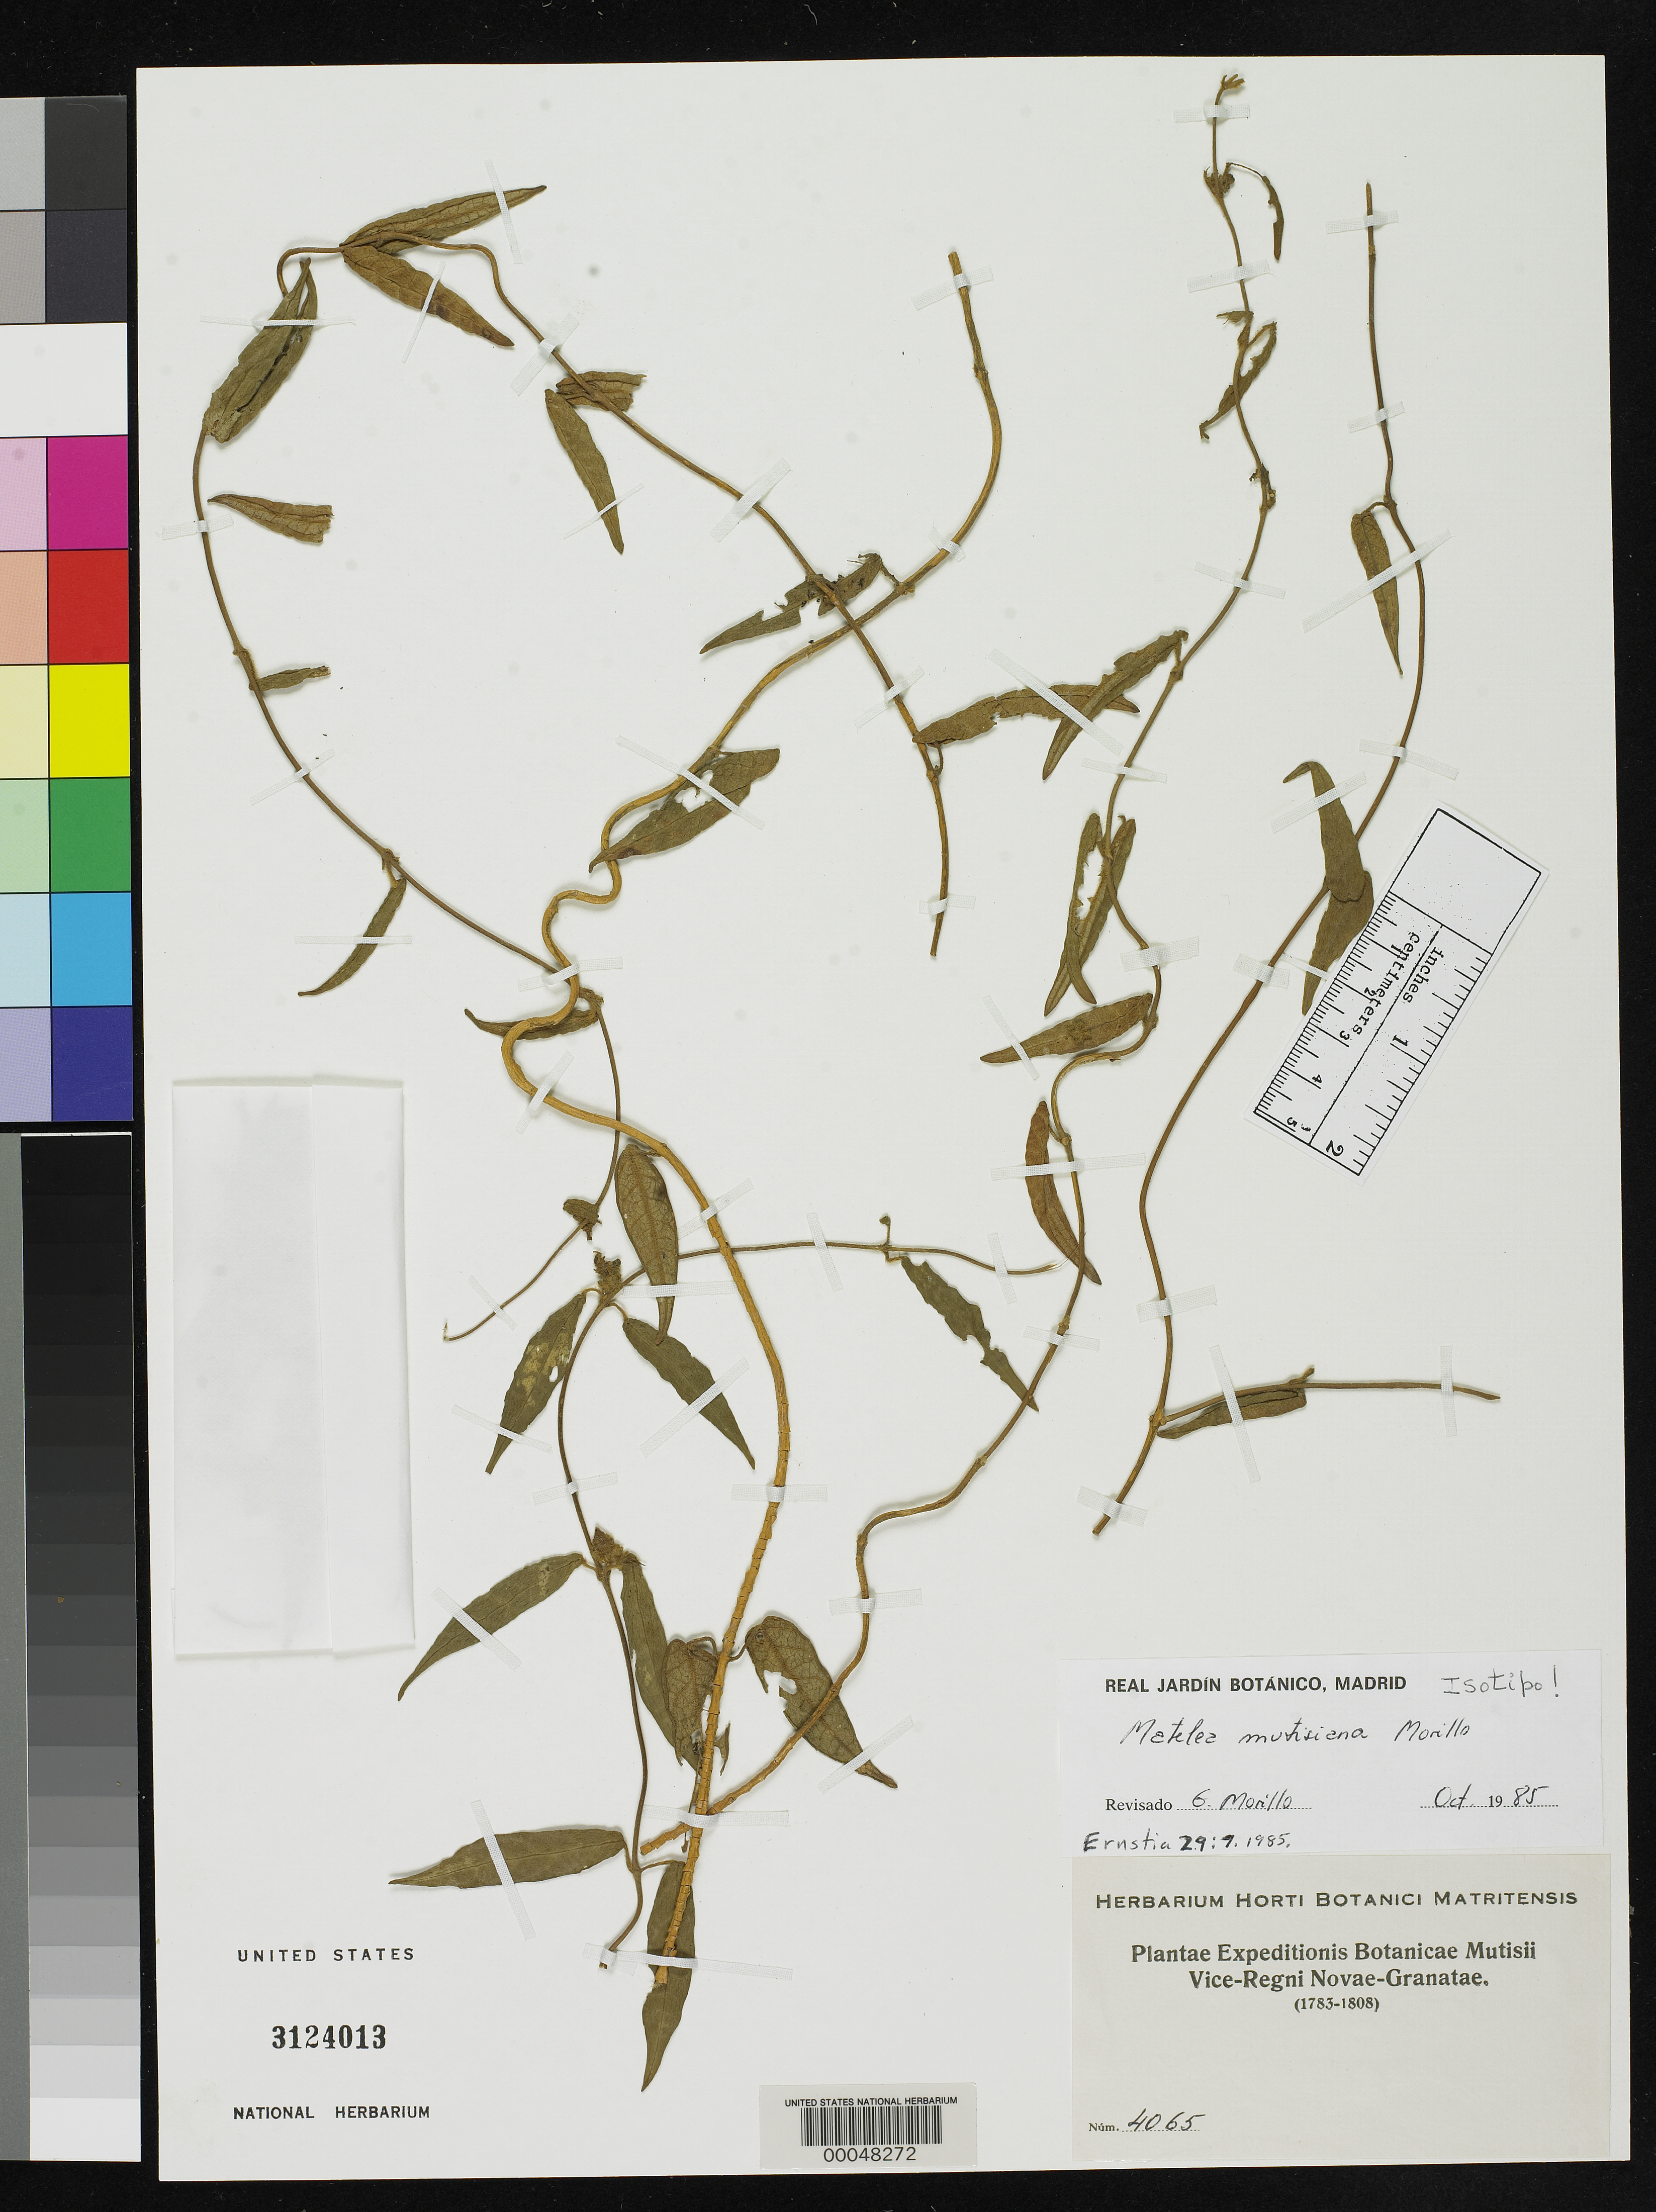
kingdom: Plantae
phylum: Tracheophyta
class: Magnoliopsida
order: Gentianales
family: Apocynaceae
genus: Matelea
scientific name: Matelea mutisiana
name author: Morillo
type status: Isotype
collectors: J. C. B. Mutis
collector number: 4065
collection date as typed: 1838 to -- --- 1808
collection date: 1808/1838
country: Colombia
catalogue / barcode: US 3124013